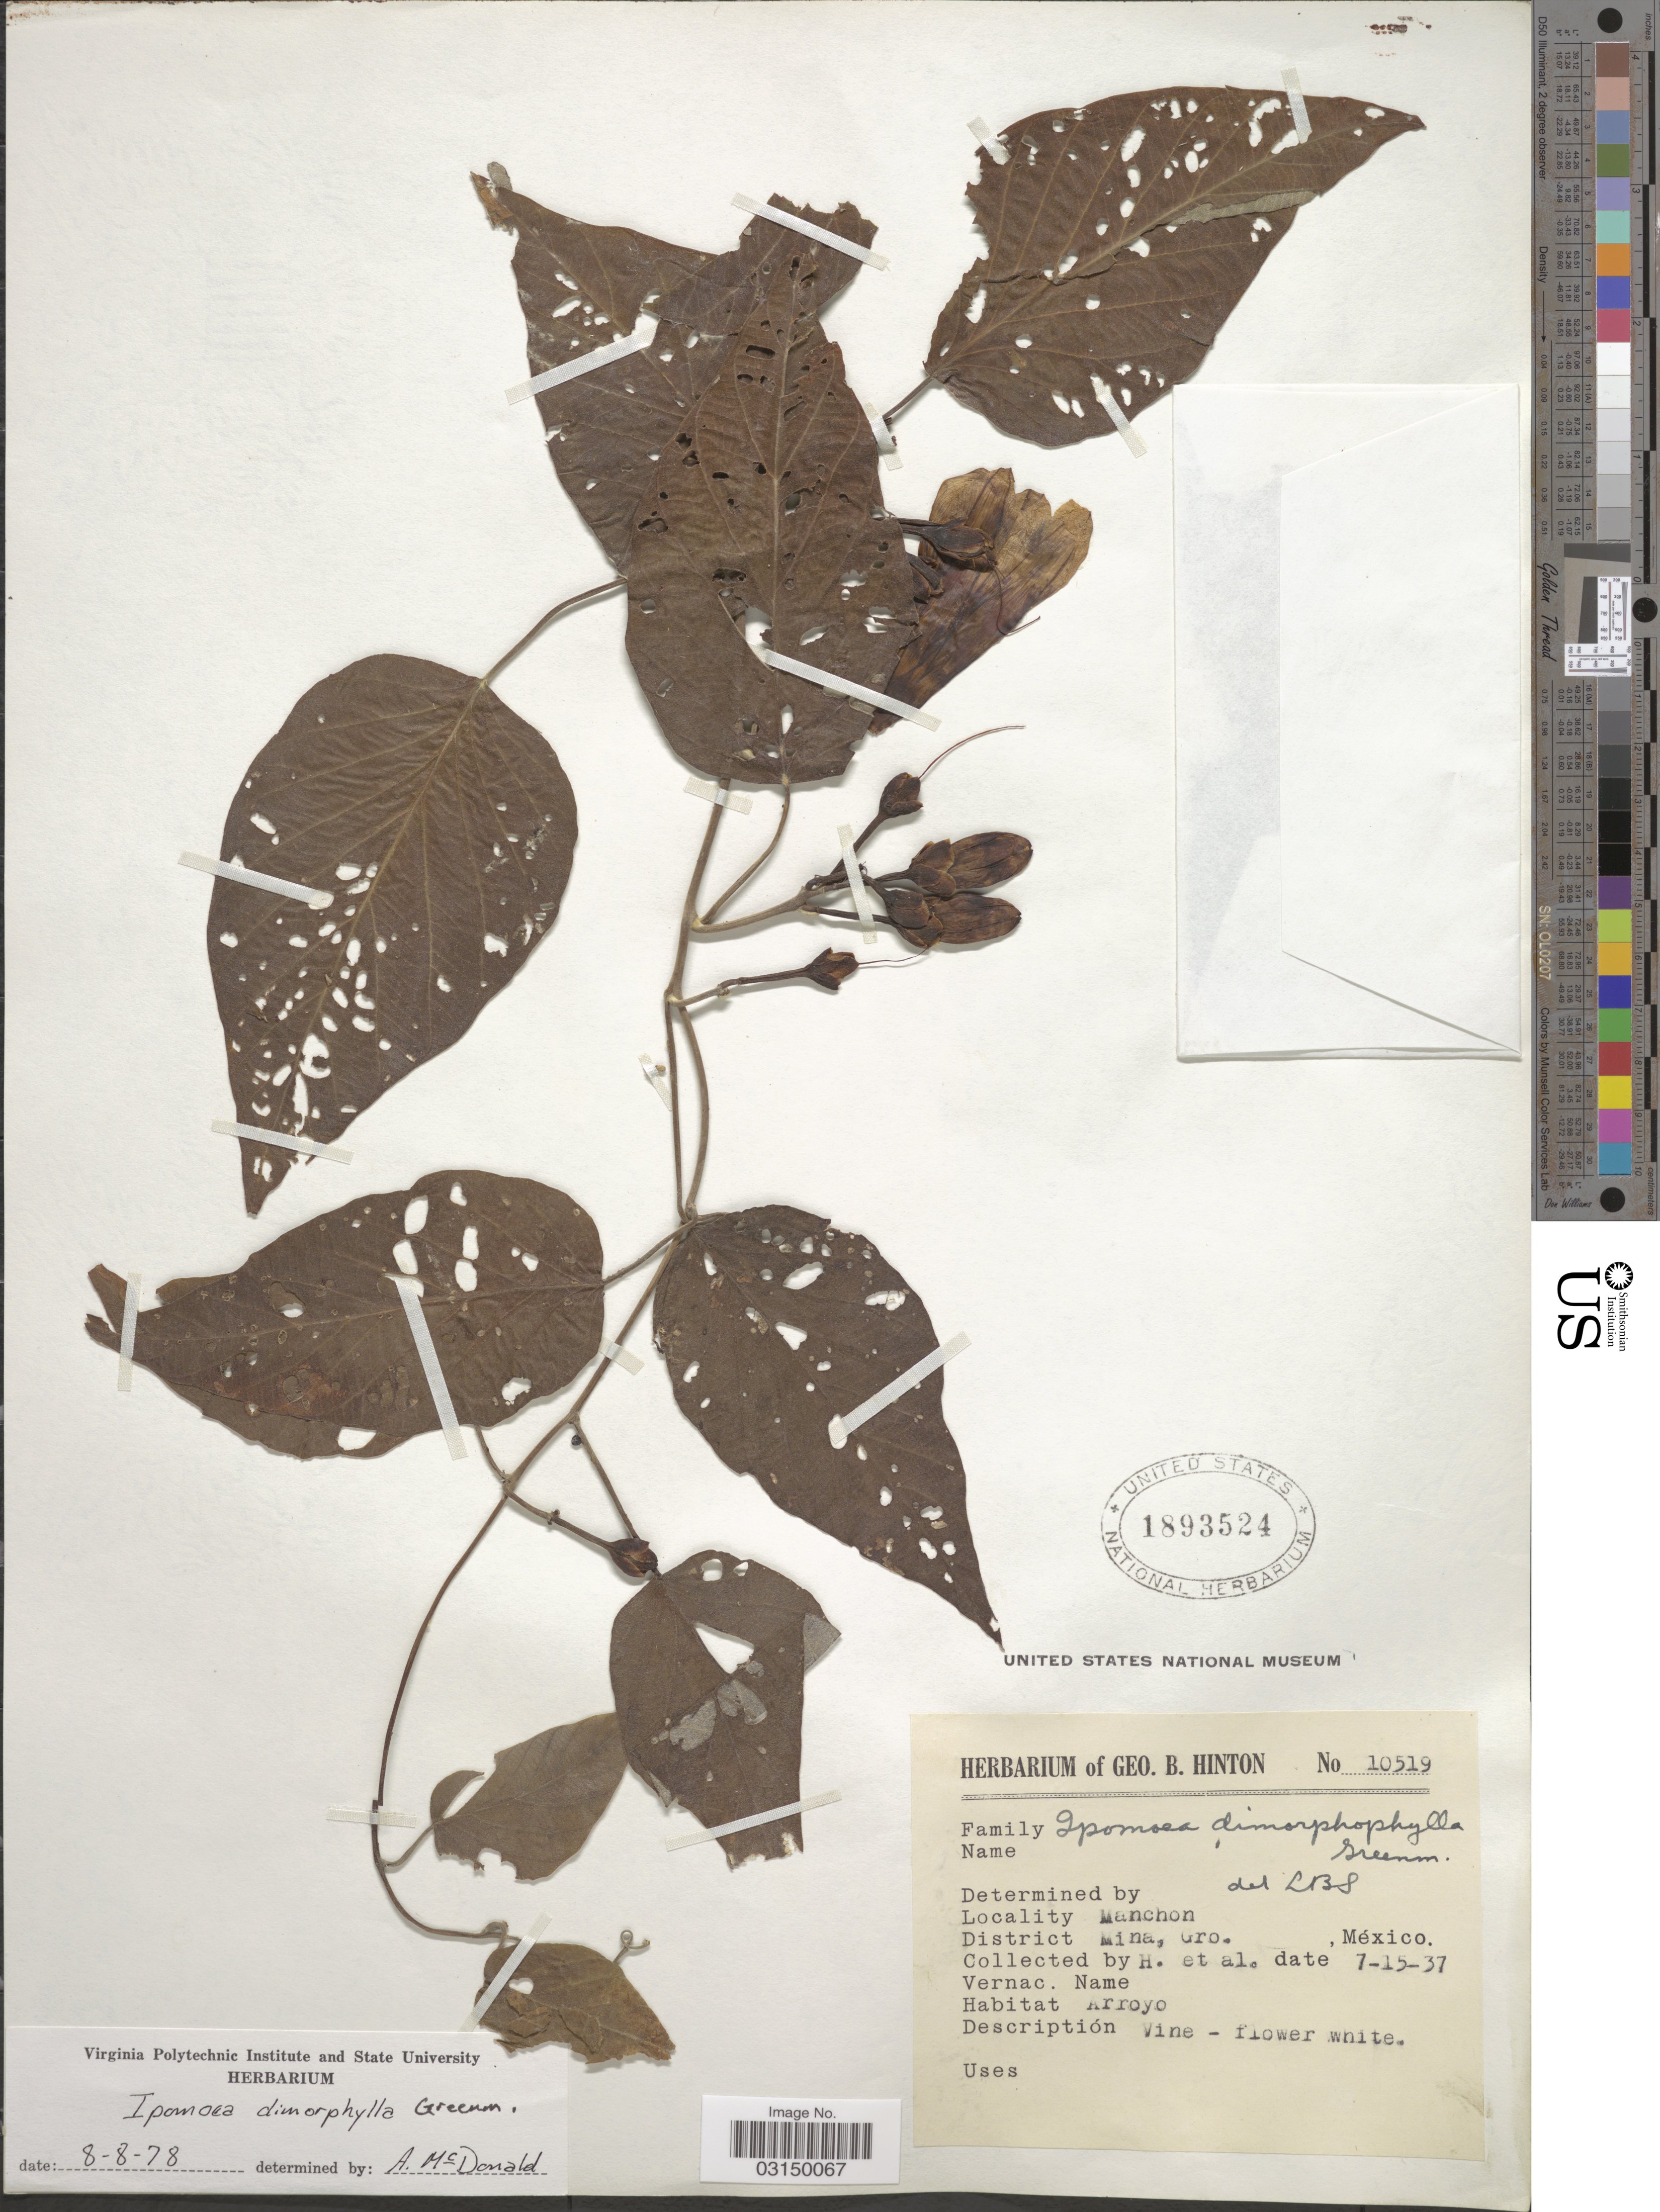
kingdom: Plantae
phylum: Tracheophyta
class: Magnoliopsida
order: Solanales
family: Convolvulaceae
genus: Ipomoea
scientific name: Ipomoea dimorphophylla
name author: Greenm.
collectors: G. B. Hinton & et al.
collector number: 10519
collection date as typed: Transcribed d/m/y: 15/7/37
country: Mexico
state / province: Guerrero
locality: Manchon, District Mina.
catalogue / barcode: US 1893524